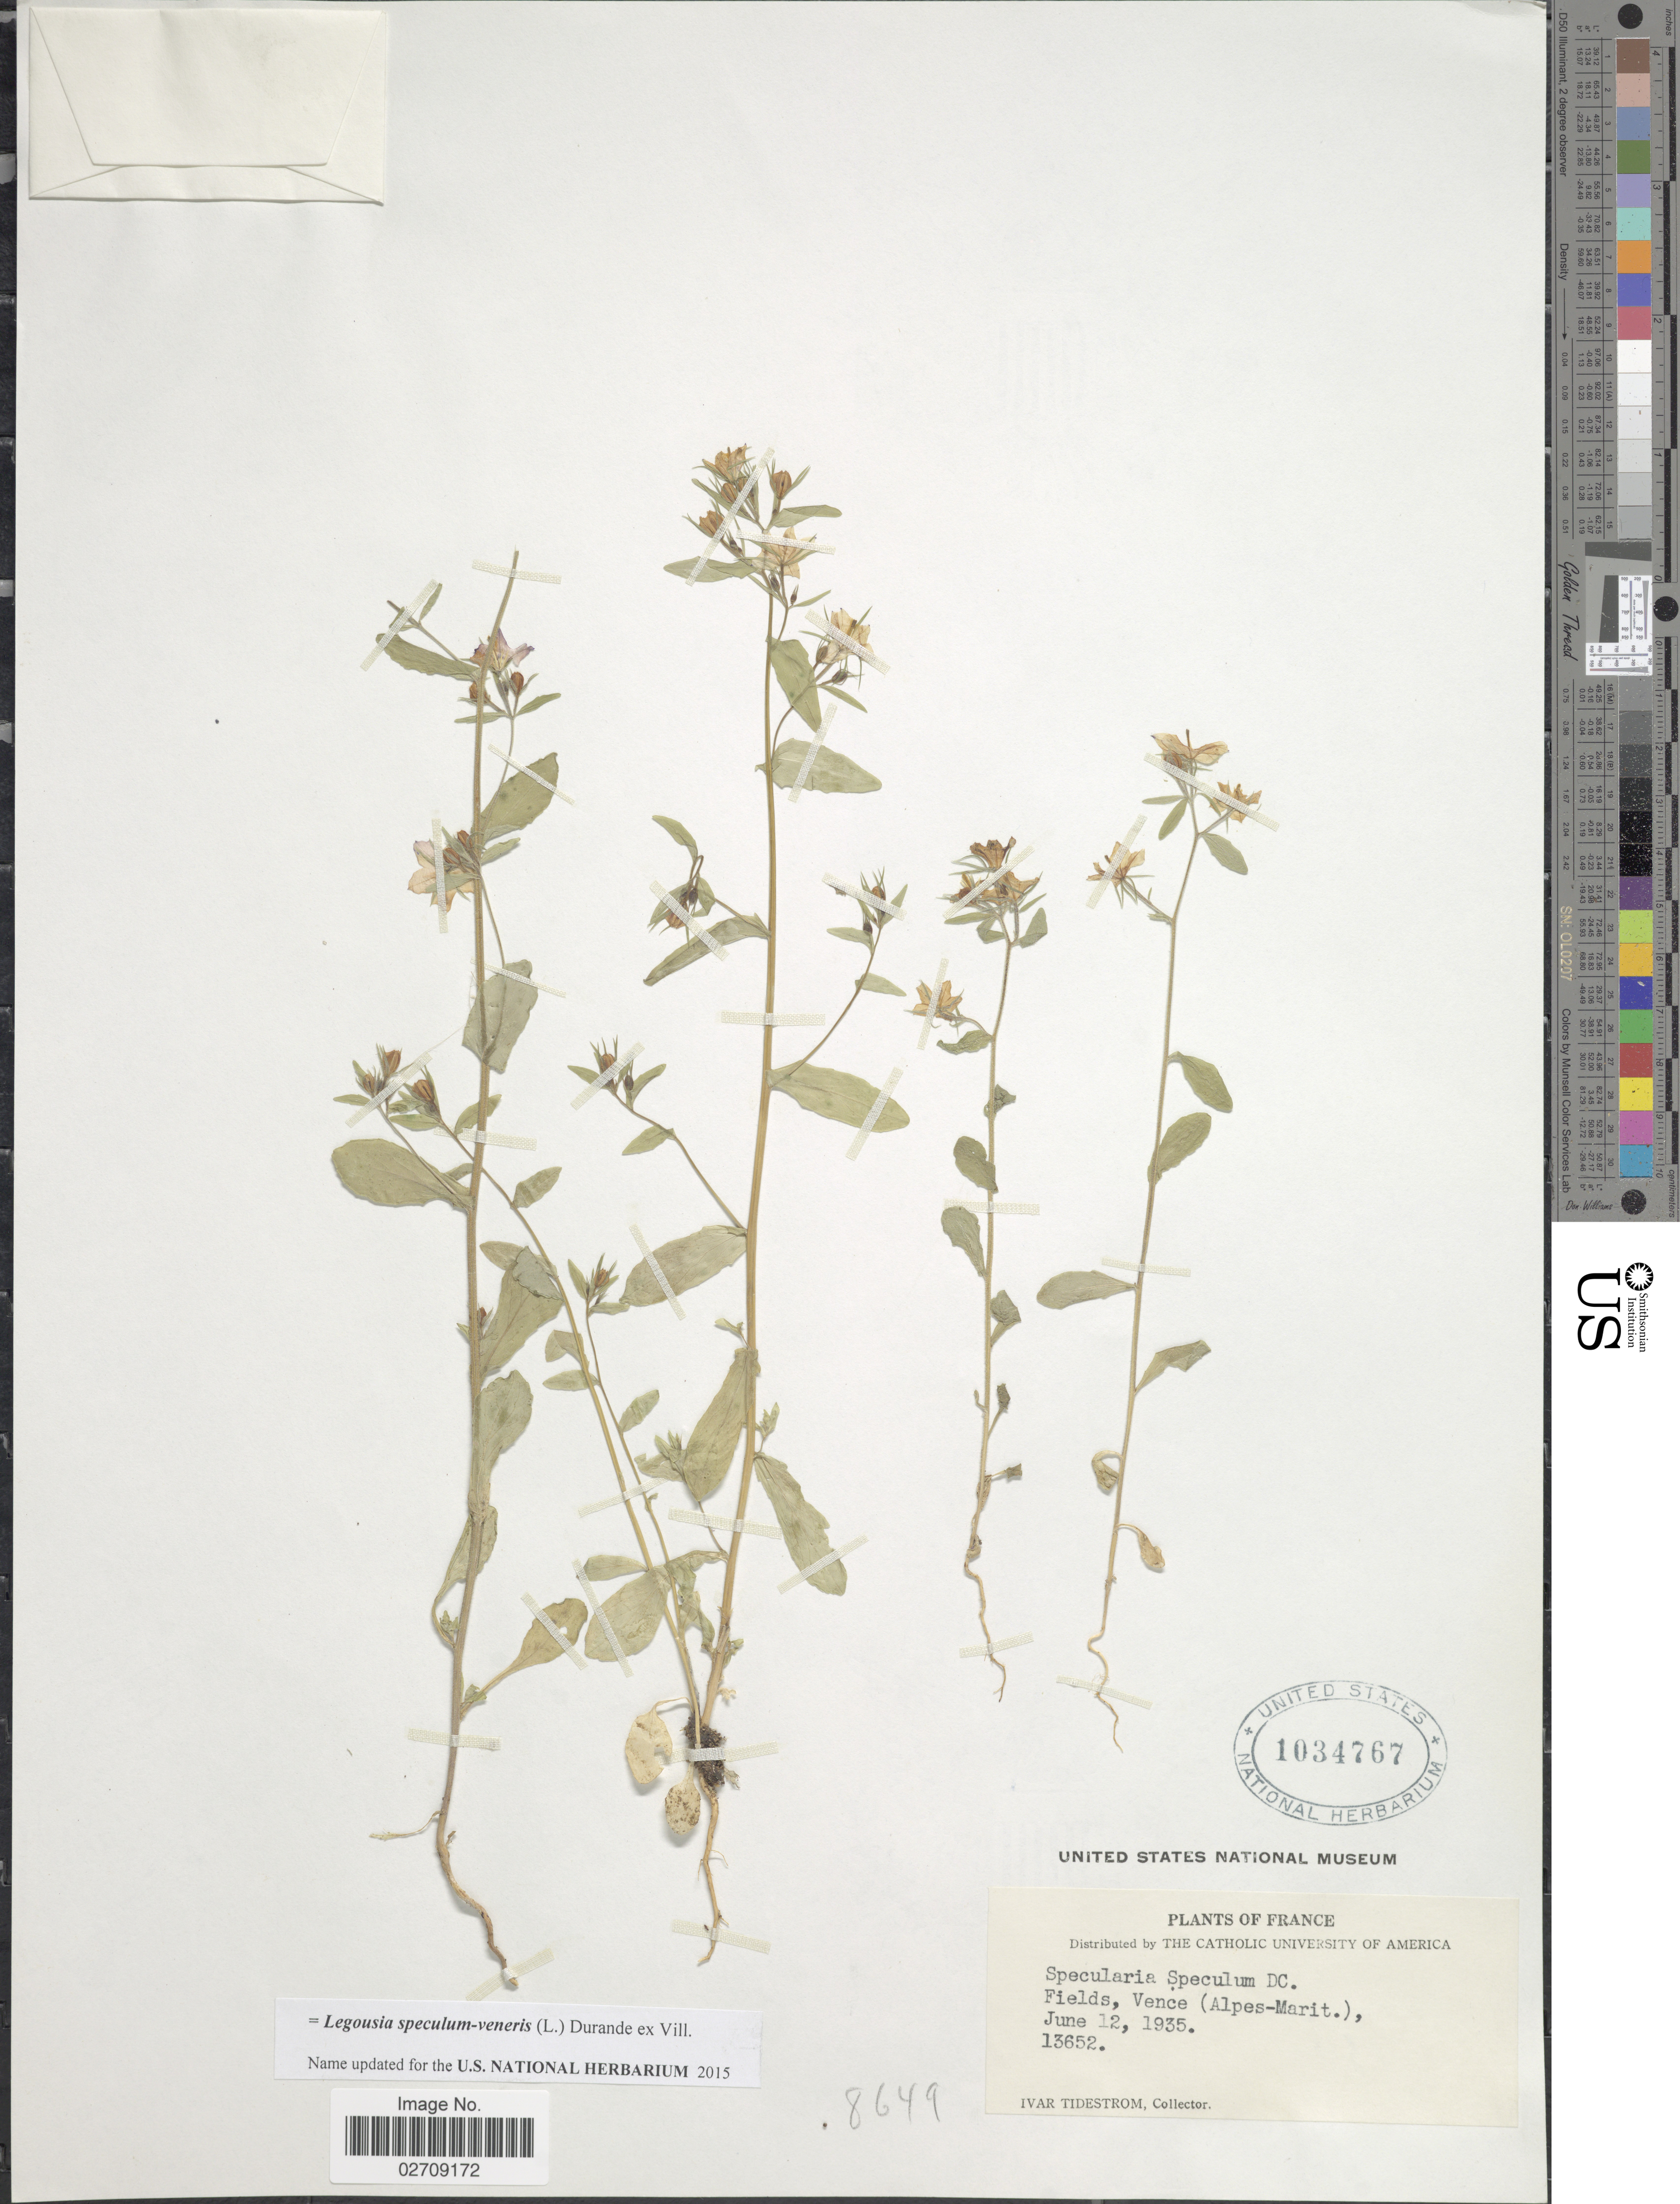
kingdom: Plantae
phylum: Tracheophyta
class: Magnoliopsida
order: Asterales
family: Campanulaceae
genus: Legousia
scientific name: Legousia speculum-veneris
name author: (L.) Chaix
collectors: I. F. Tidestrom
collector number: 13652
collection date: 1935-06-12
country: France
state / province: Provence-Alpes-Côte d'Azur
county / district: Alpes-Maritimes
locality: Fields, Vence, (Alpes-Marit)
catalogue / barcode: US 1034767